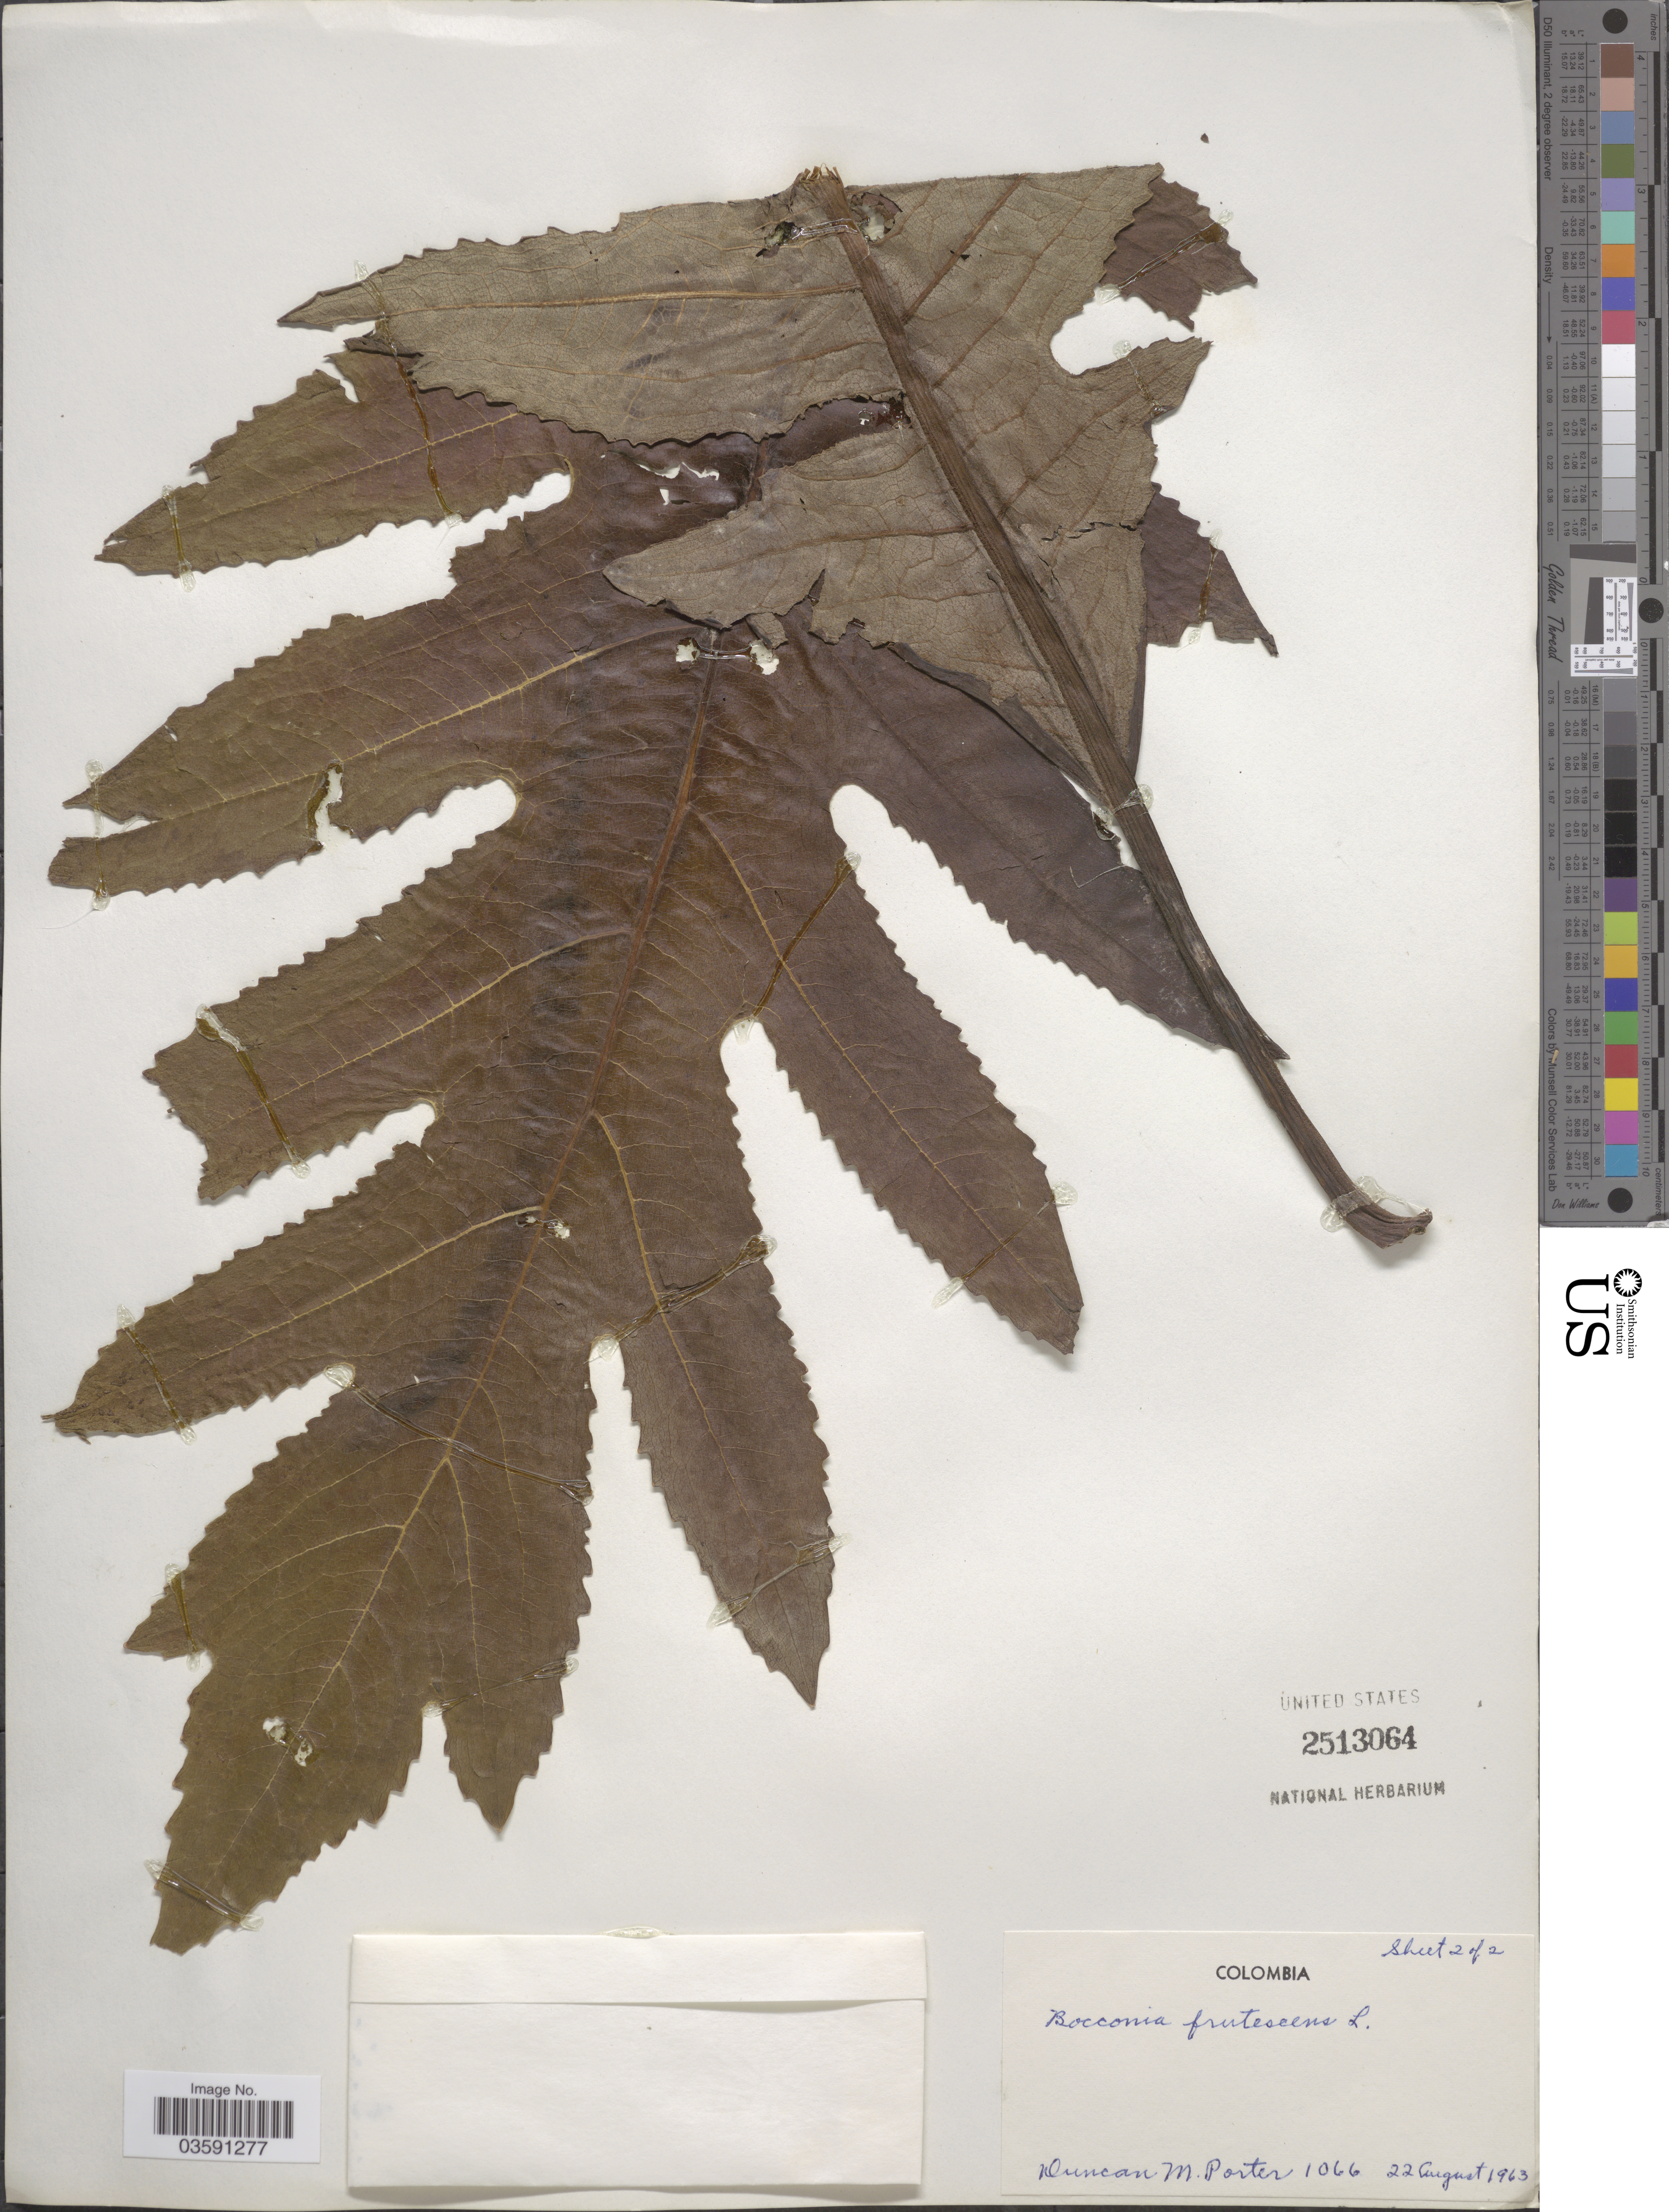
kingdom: Plantae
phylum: Tracheophyta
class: Magnoliopsida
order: Ranunculales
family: Papaveraceae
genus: Bocconia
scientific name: Bocconia integrifolia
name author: Bonpl.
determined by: Strong, Mark T., (BOT), Smithsonian Institution - National Museum of Natural History (UNITED STATES)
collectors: D. Porter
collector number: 1066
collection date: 1963-08-22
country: Colombia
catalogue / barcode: US 2513064